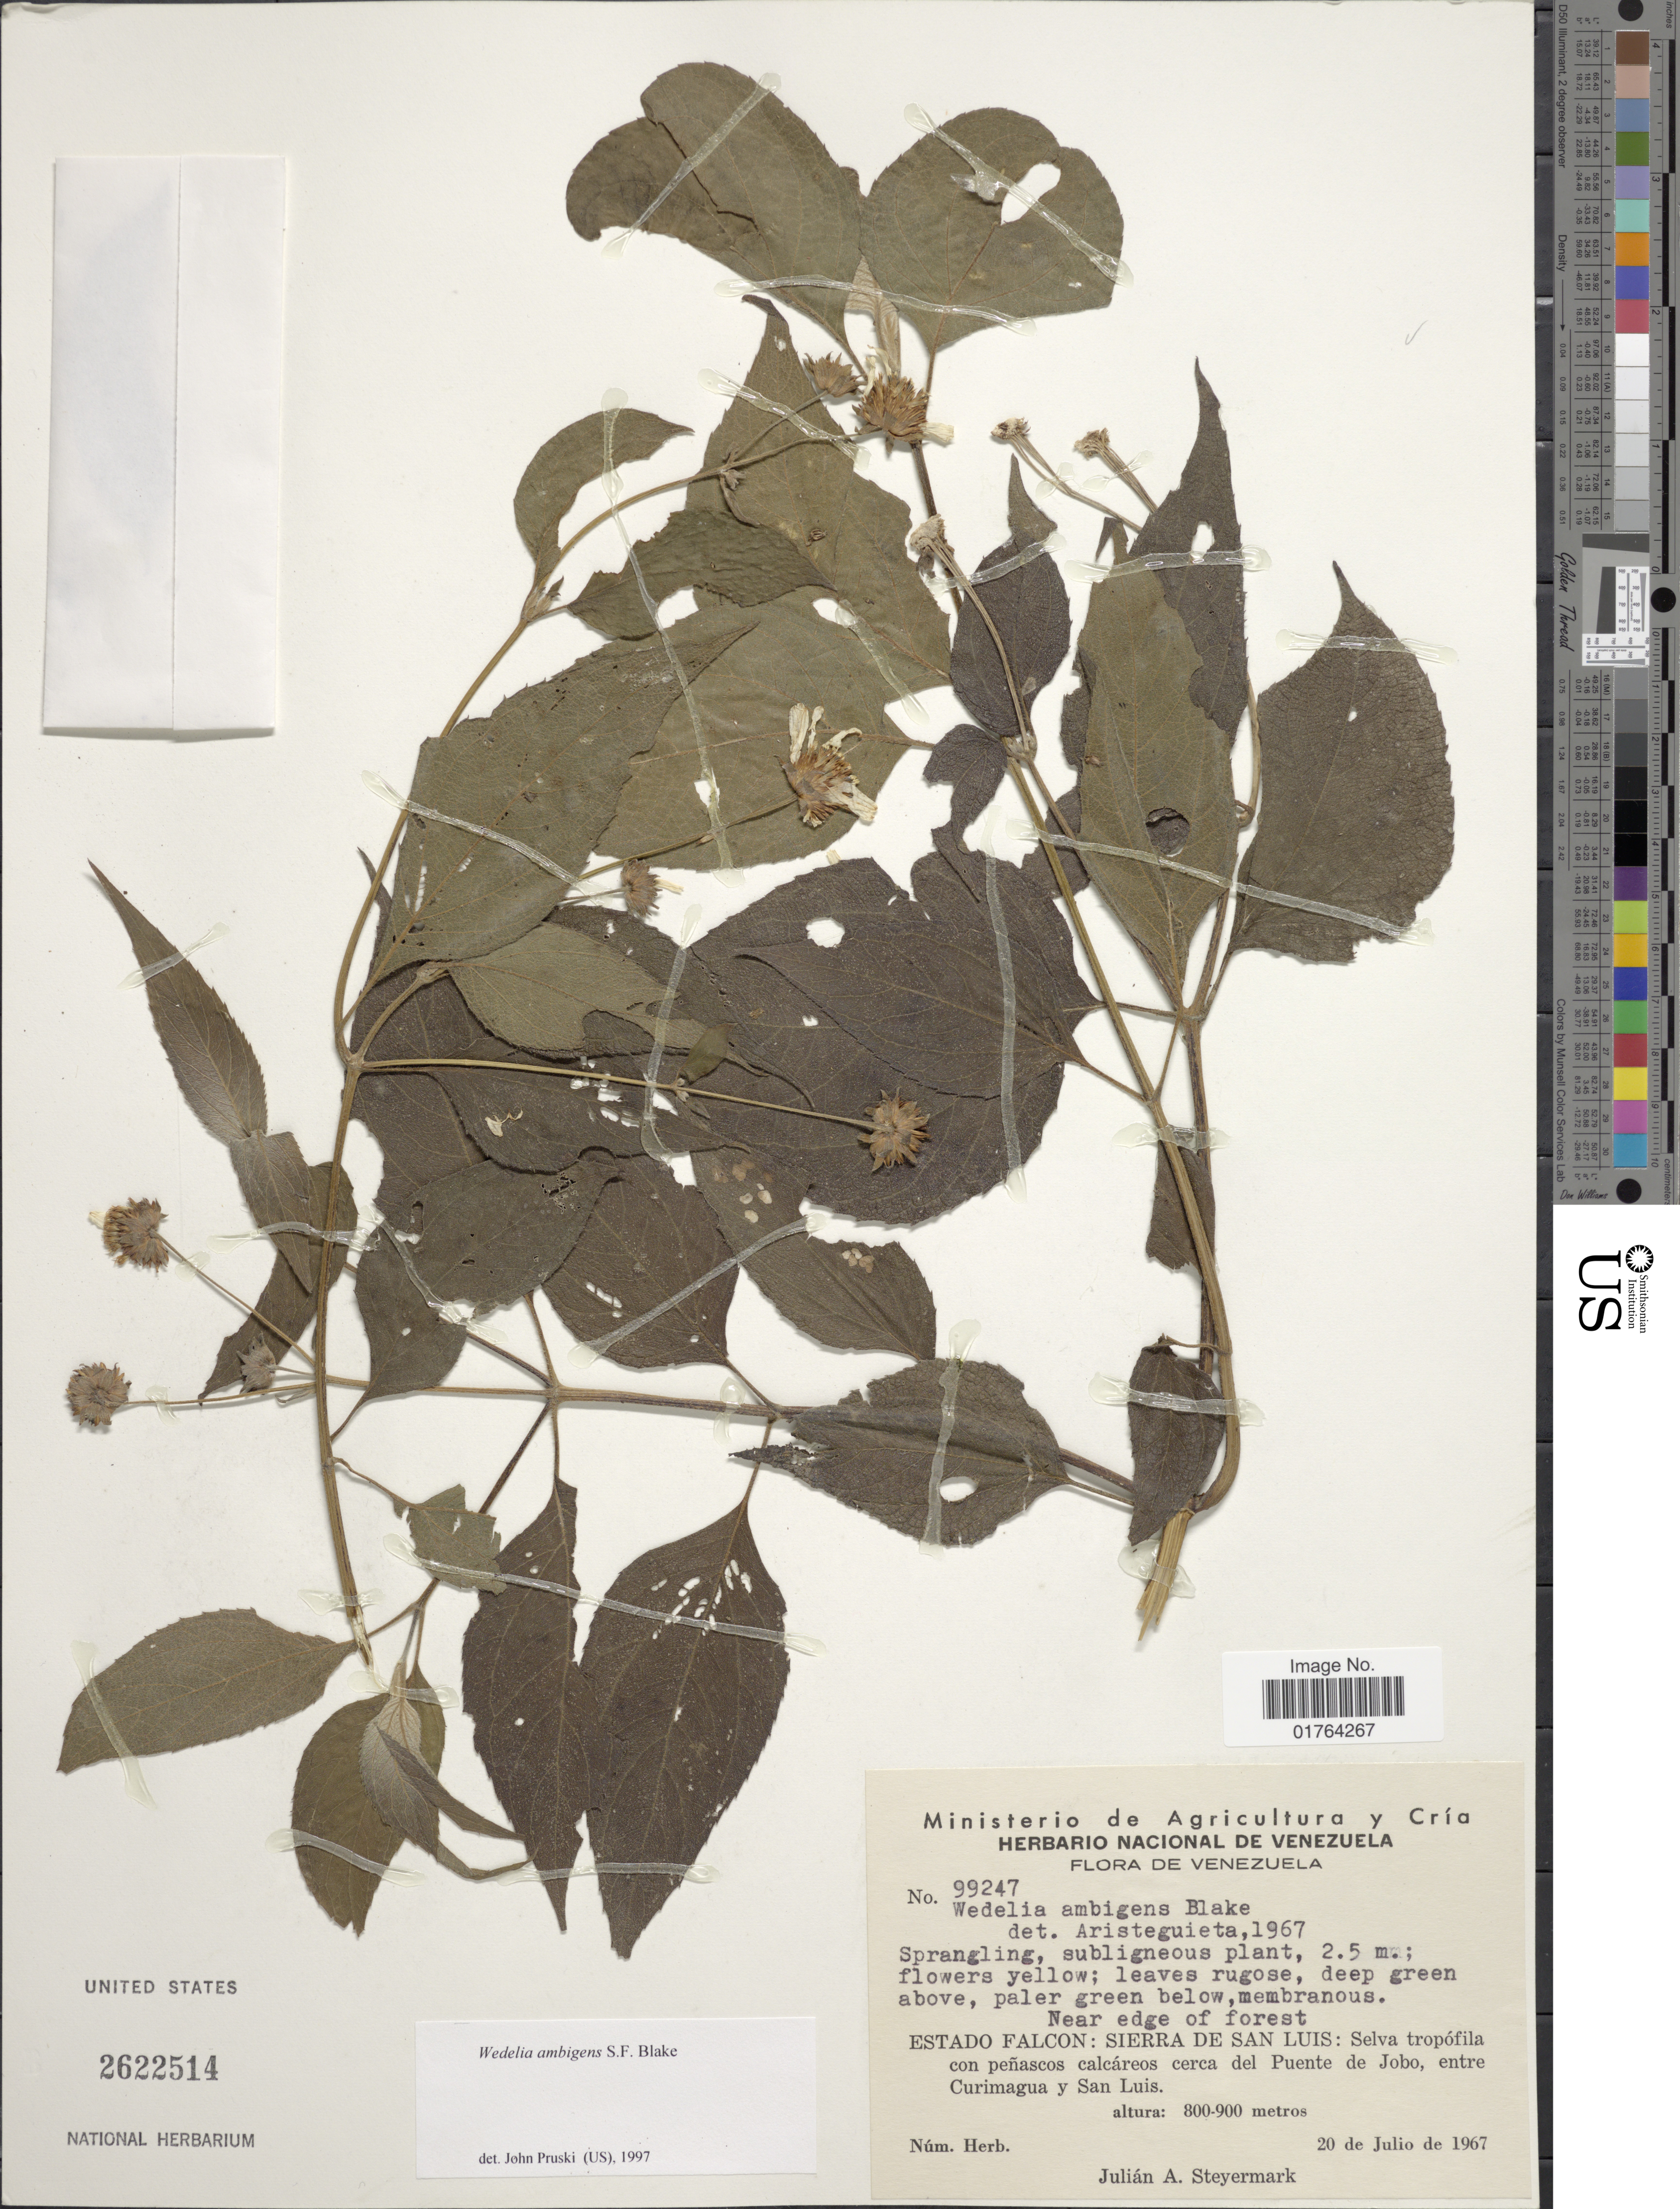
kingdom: Plantae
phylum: Tracheophyta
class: Magnoliopsida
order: Asterales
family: Asteraceae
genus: Wedelia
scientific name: Wedelia ambigens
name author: S.F. Blake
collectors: J. Steyermark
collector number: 99247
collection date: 1967-07-20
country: Venezuela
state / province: Falcón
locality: Estado Falcon: Sierra de San Luis: Selva tropofila con penascos calcareos cerca del Puente de Jobo, entre Curimagua y San Luis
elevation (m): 800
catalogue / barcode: US 2622514